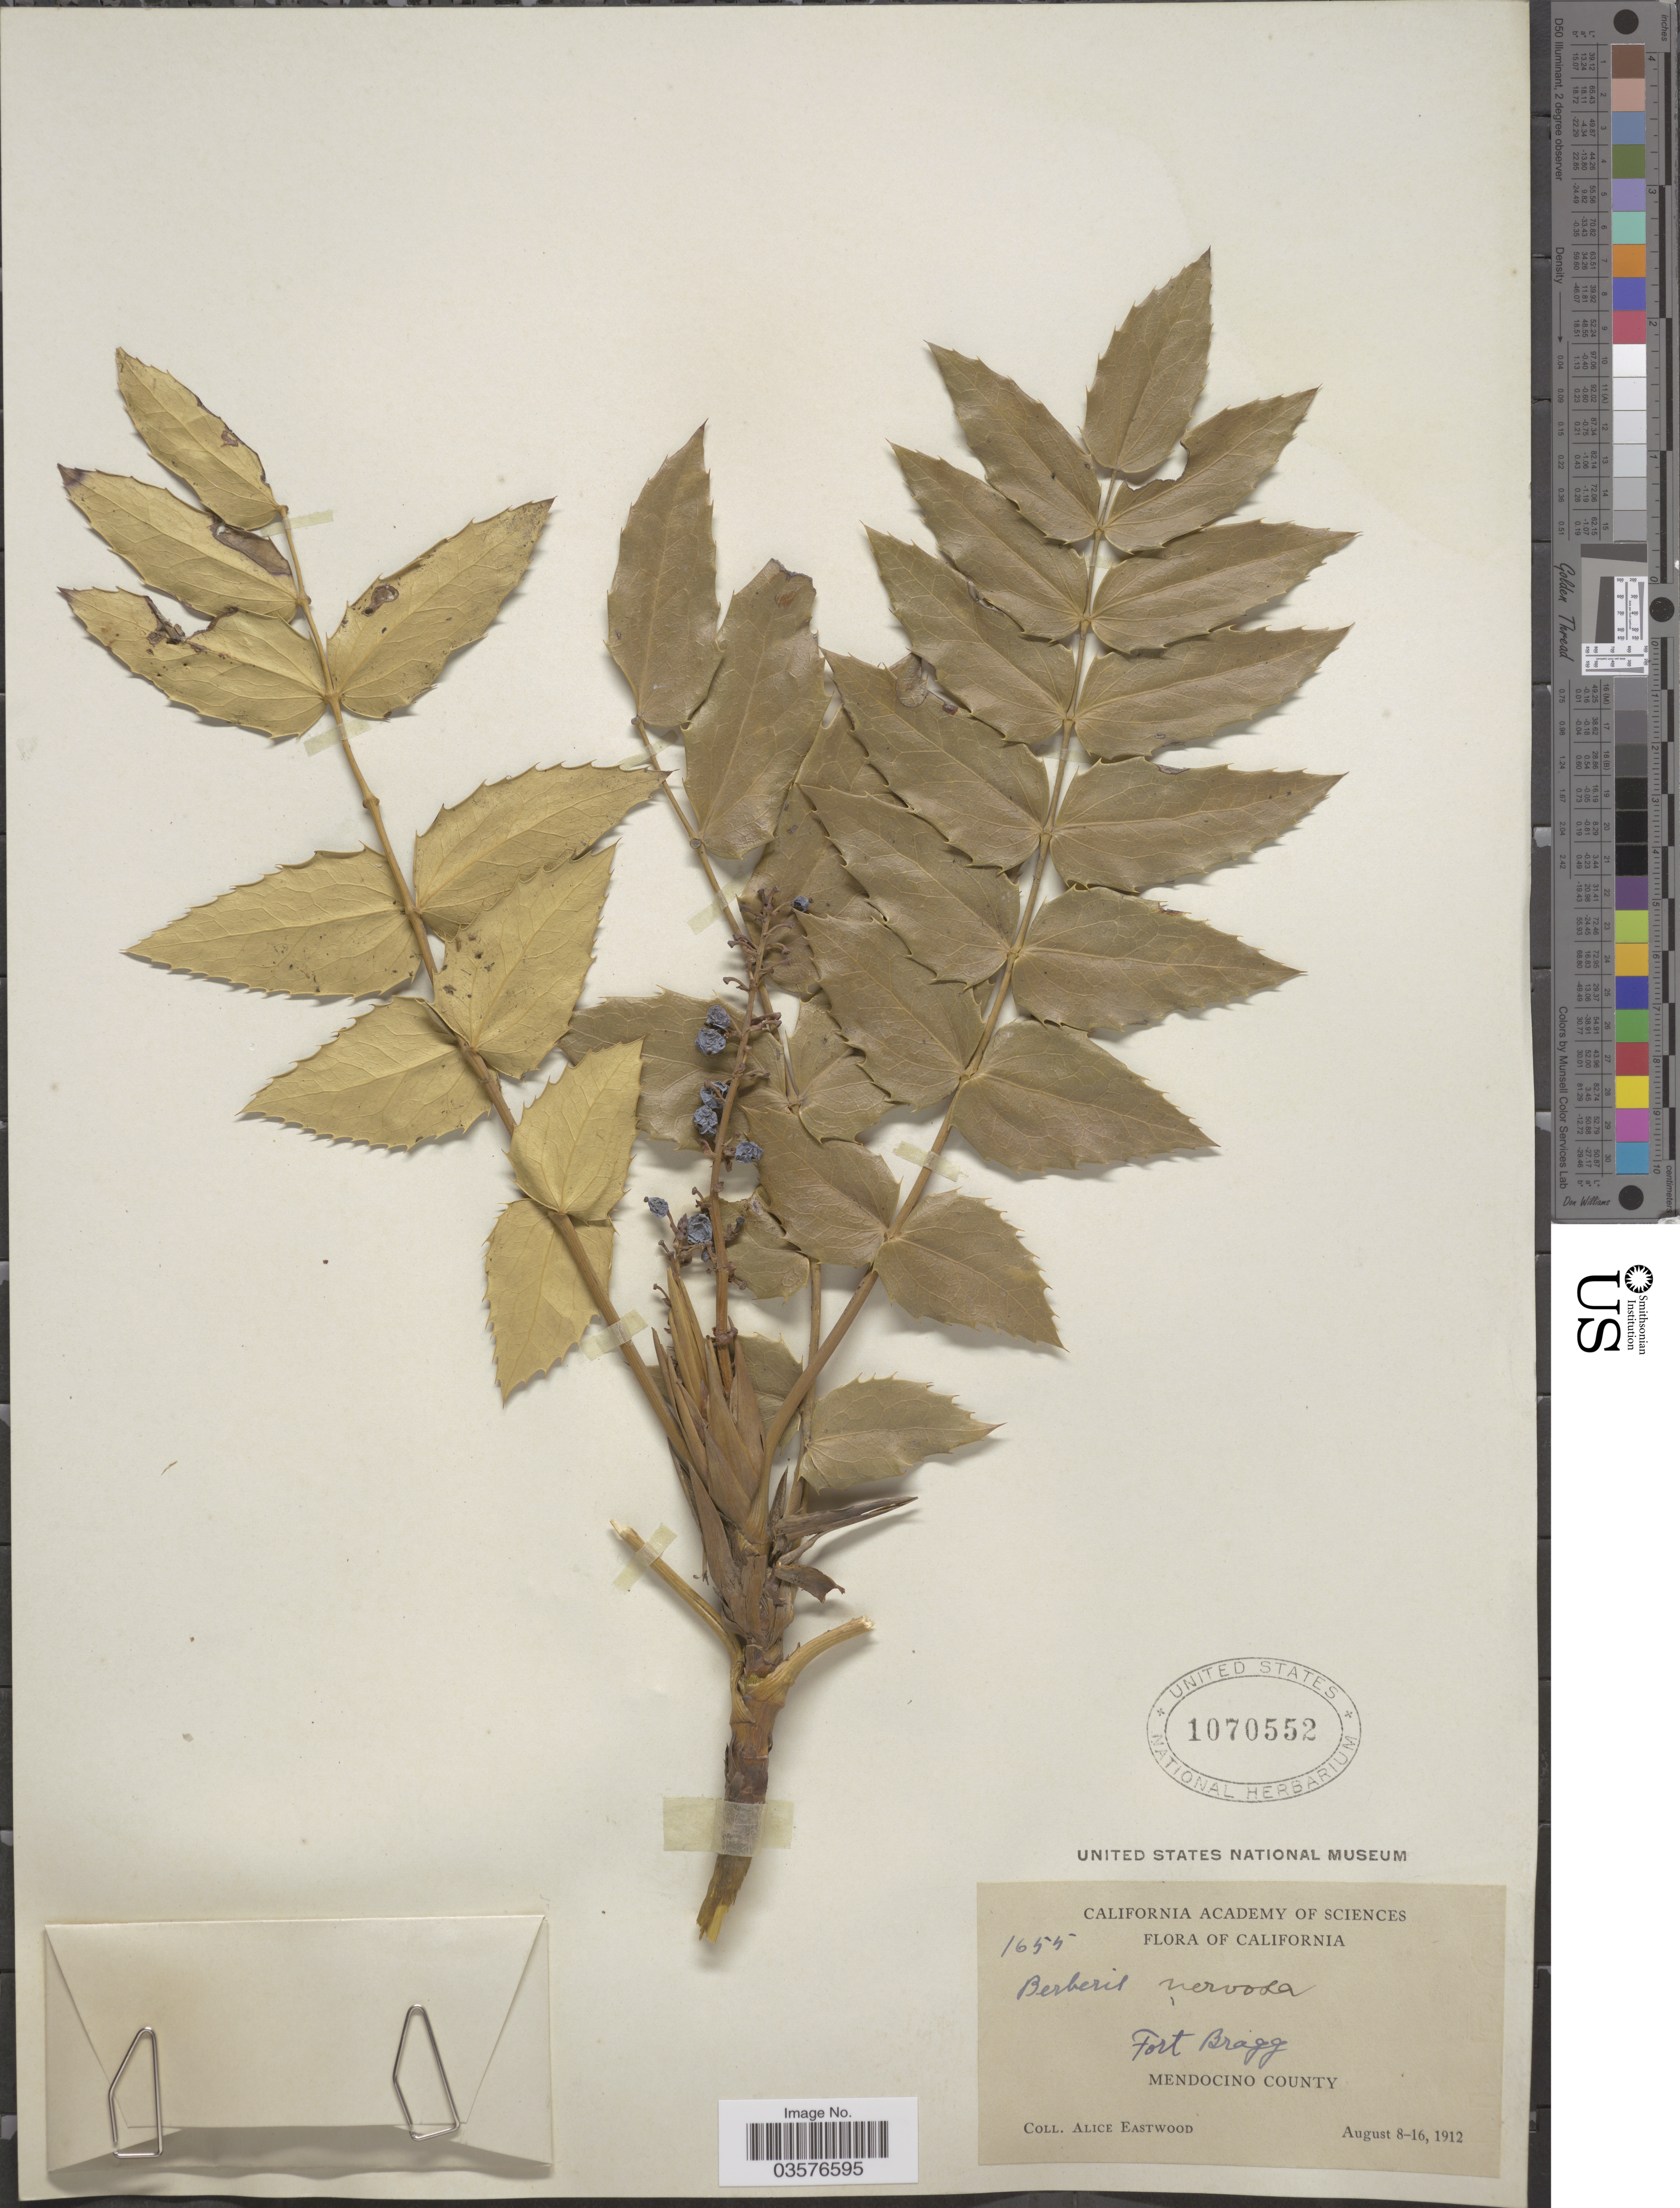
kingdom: Plantae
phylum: Tracheophyta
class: Magnoliopsida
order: Ranunculales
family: Berberidaceae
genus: Mahonia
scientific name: Mahonia nervosa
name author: (Pursh) Nutt.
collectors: A. Eastwood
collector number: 1655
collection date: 1912-08-08/1912-08-16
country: United States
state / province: California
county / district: Mendocino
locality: Fort Bragg, Mendocino County.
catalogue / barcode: US 1070552